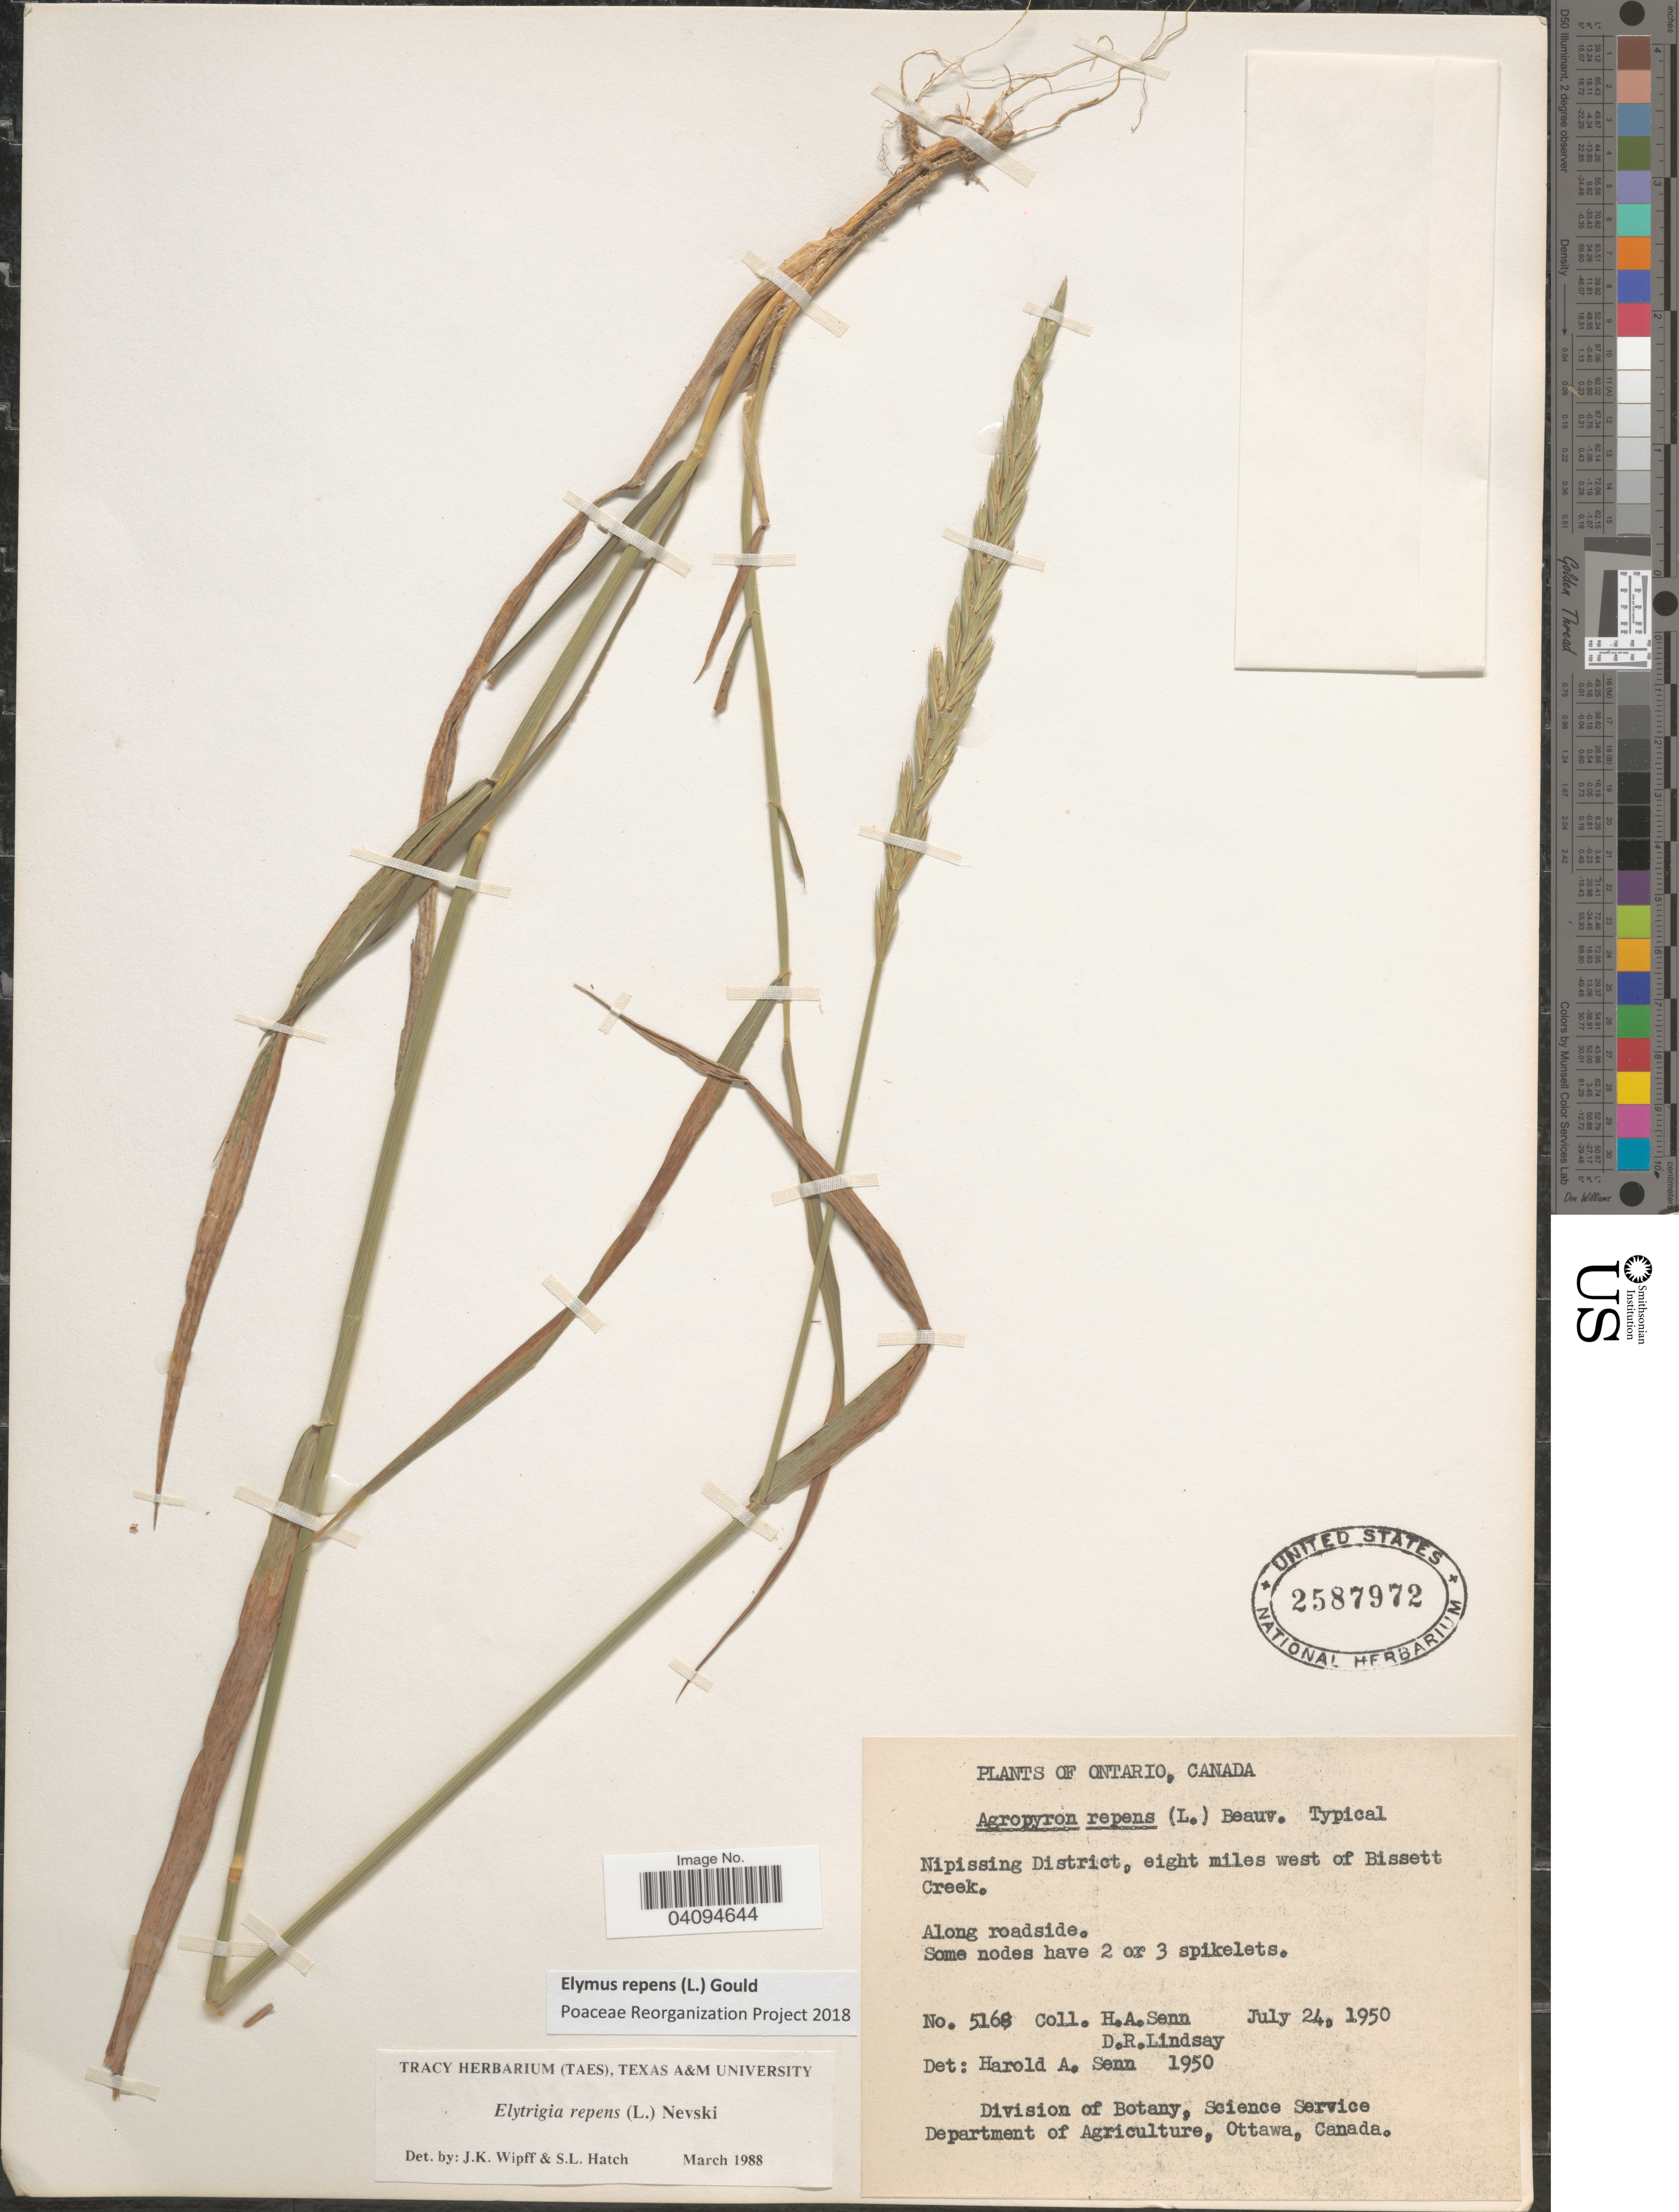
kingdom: Plantae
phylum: Tracheophyta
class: Liliopsida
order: Poales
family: Poaceae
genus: Elymus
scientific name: Elymus repens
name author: (L.) Gould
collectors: H. Senn & D. Lindsay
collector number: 5168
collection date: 1950-07-24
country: Canada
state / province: Ontario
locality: Nipissing District, eight miles west of Bissett Creek.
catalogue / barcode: US 2587972